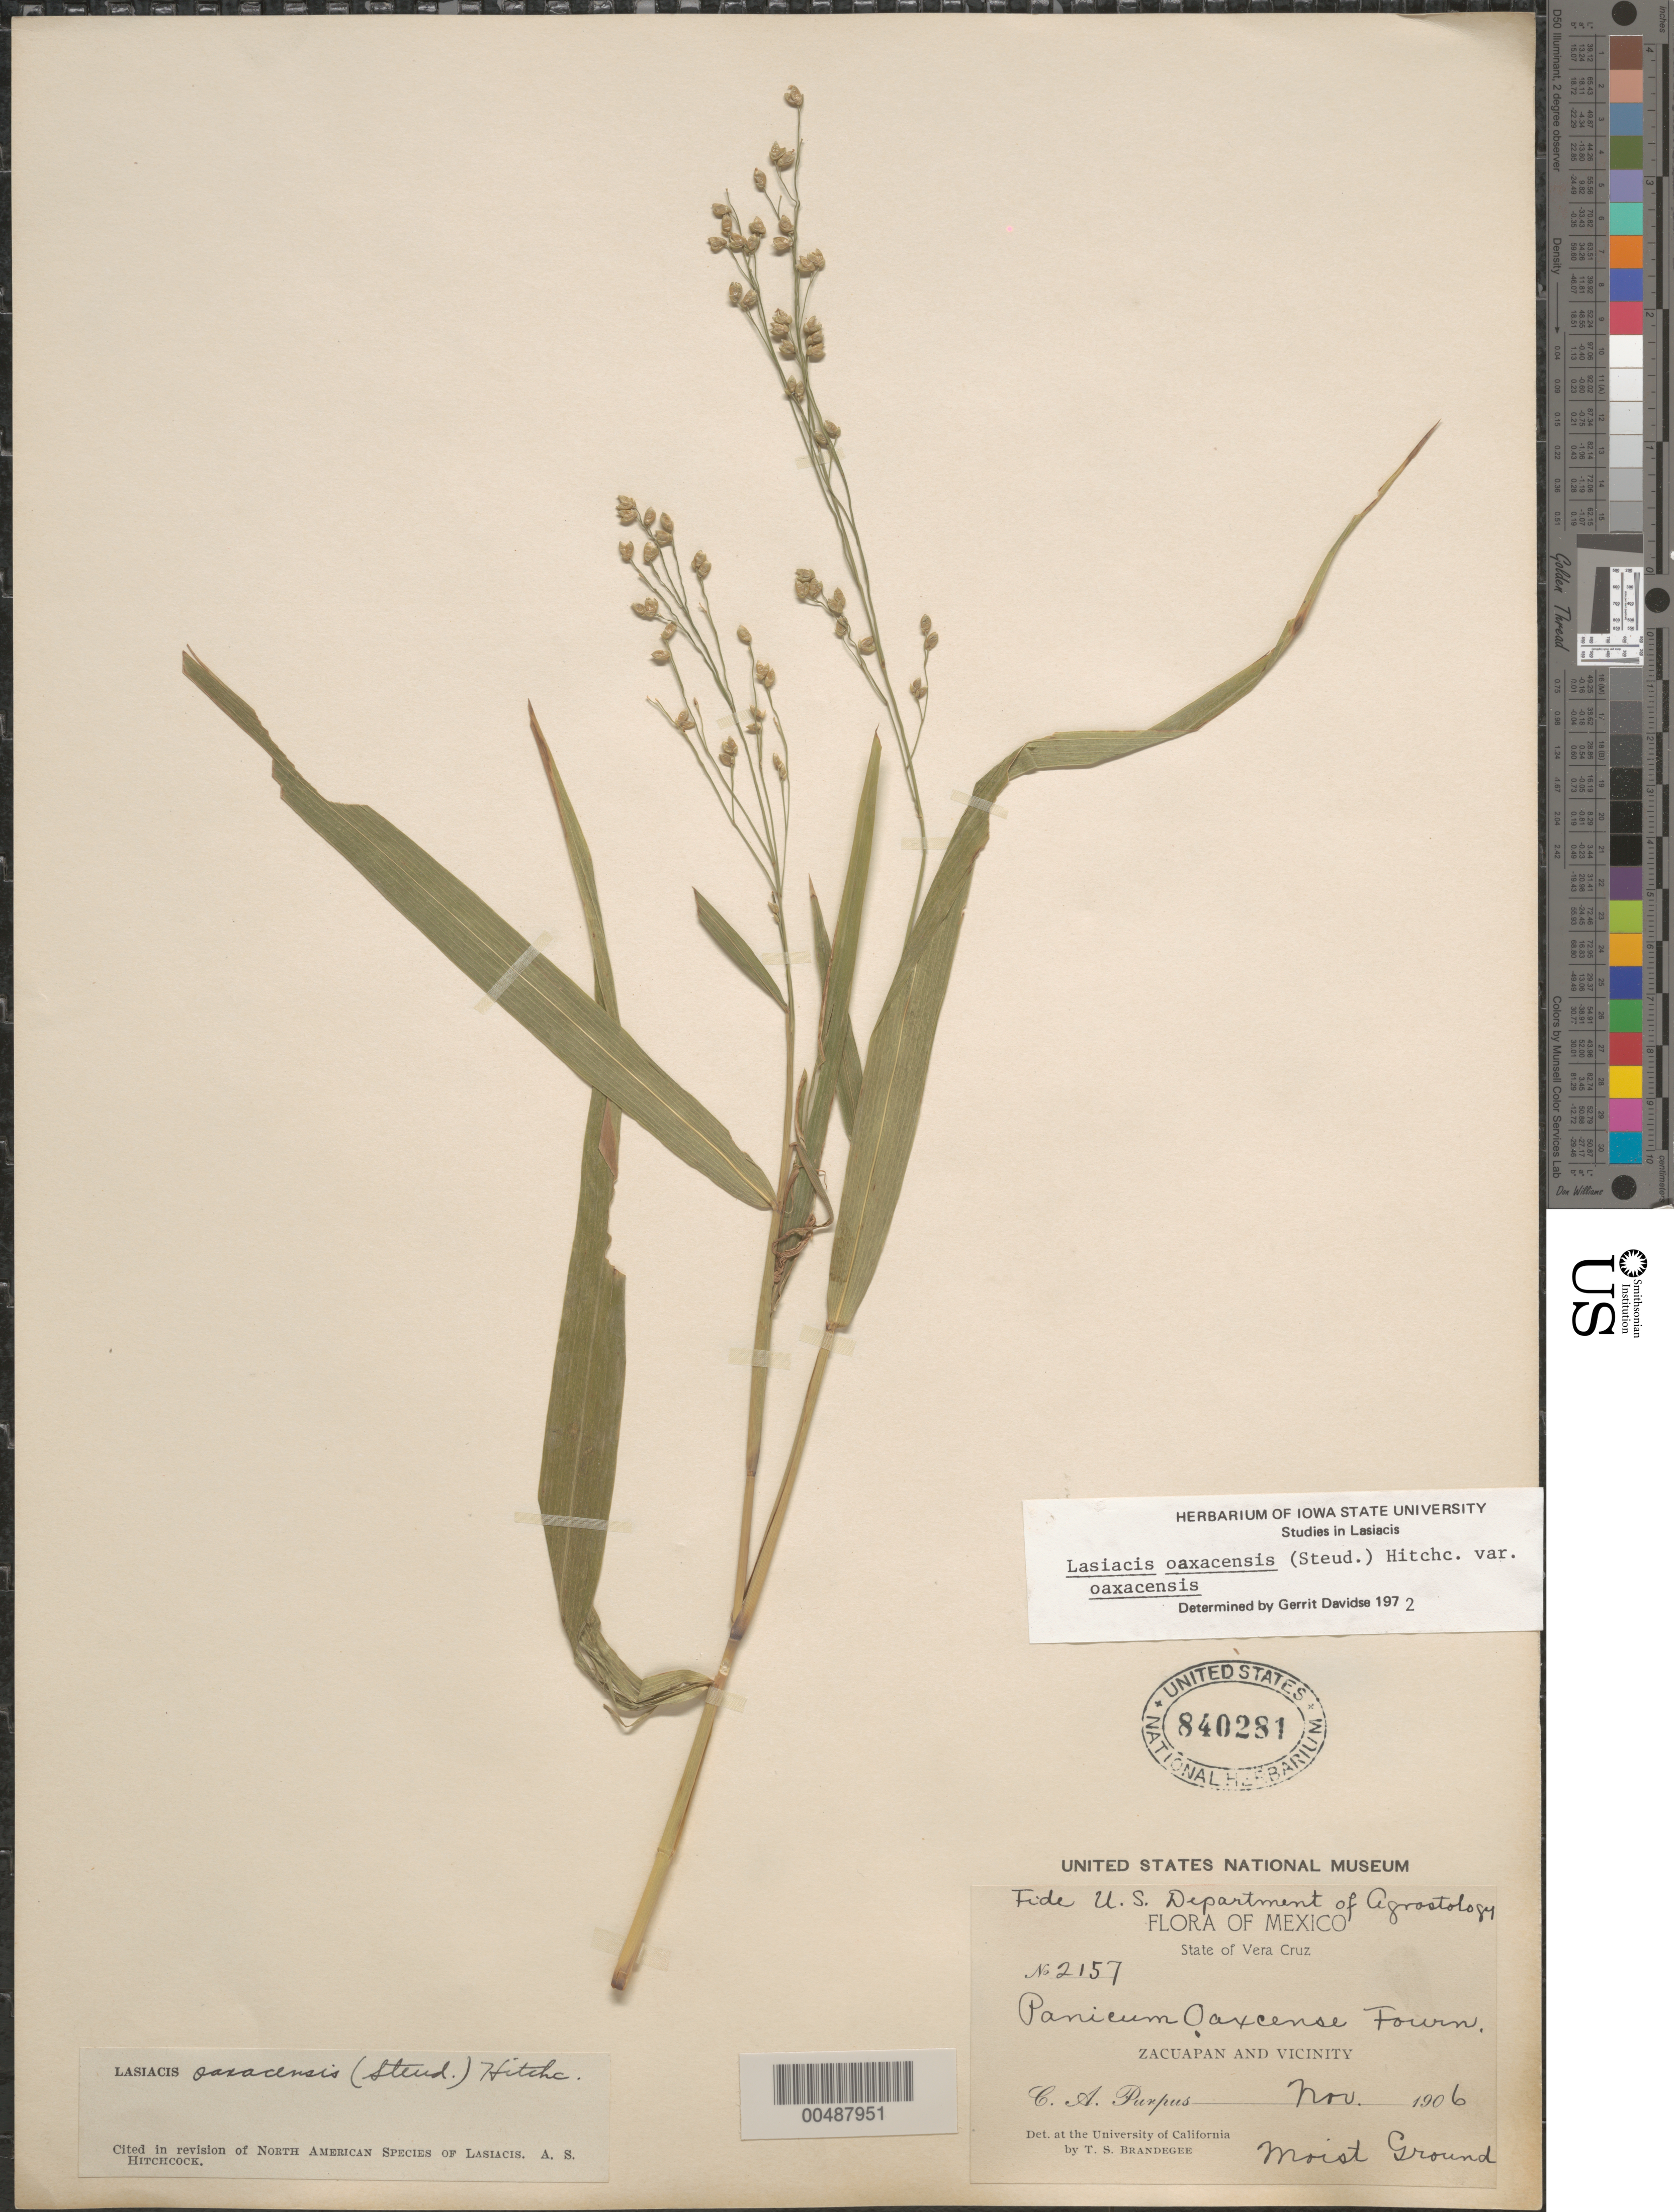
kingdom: Plantae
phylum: Tracheophyta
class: Liliopsida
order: Poales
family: Poaceae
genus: Lasiacis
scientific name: Lasiacis oaxacensis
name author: (Steud.) Hitchc.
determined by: Davidse, Gerrit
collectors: C. A. Purpus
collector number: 2157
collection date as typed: Nov 1906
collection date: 1906-11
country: Mexico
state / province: Veracruz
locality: Zacuapan & vicinity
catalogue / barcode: US 840281